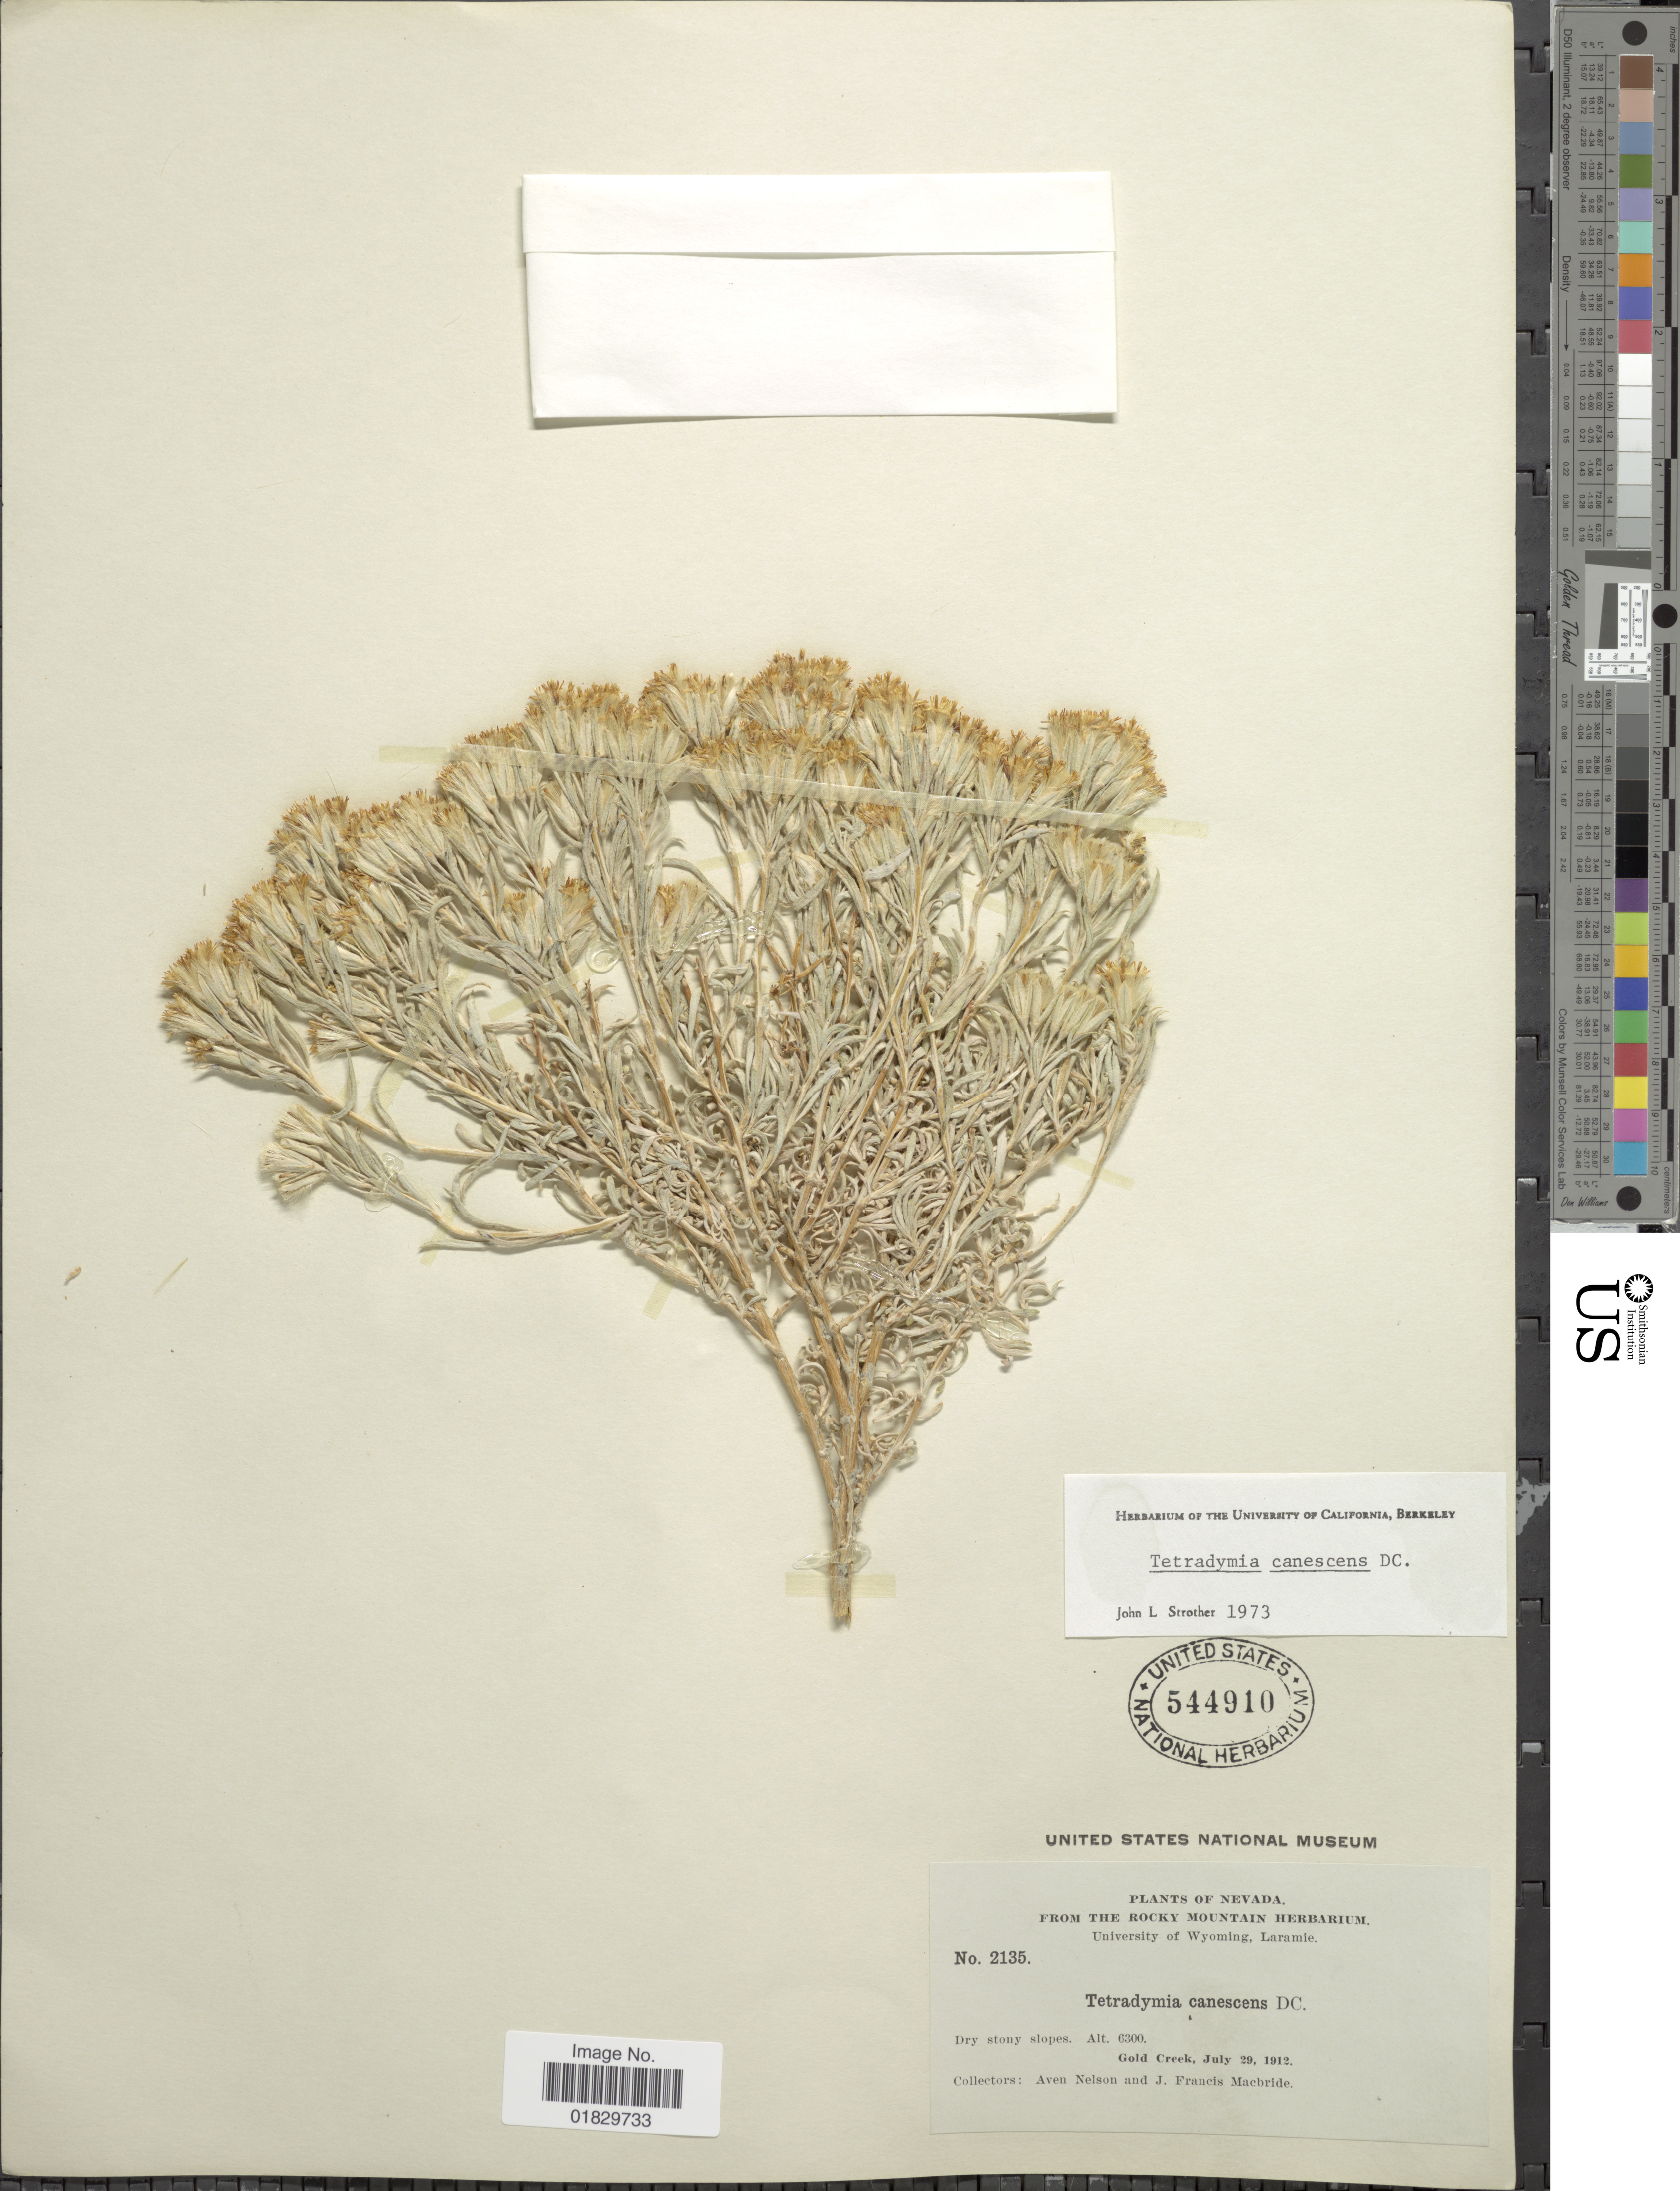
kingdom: Plantae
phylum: Tracheophyta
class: Magnoliopsida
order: Asterales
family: Asteraceae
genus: Tetradymia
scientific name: Tetradymia canescens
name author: DC.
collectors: A. Nelson & J. F. Macbride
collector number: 2135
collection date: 1912-07-29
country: United States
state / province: Nevada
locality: Dry stony slopes. Gold Creek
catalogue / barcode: US 544910